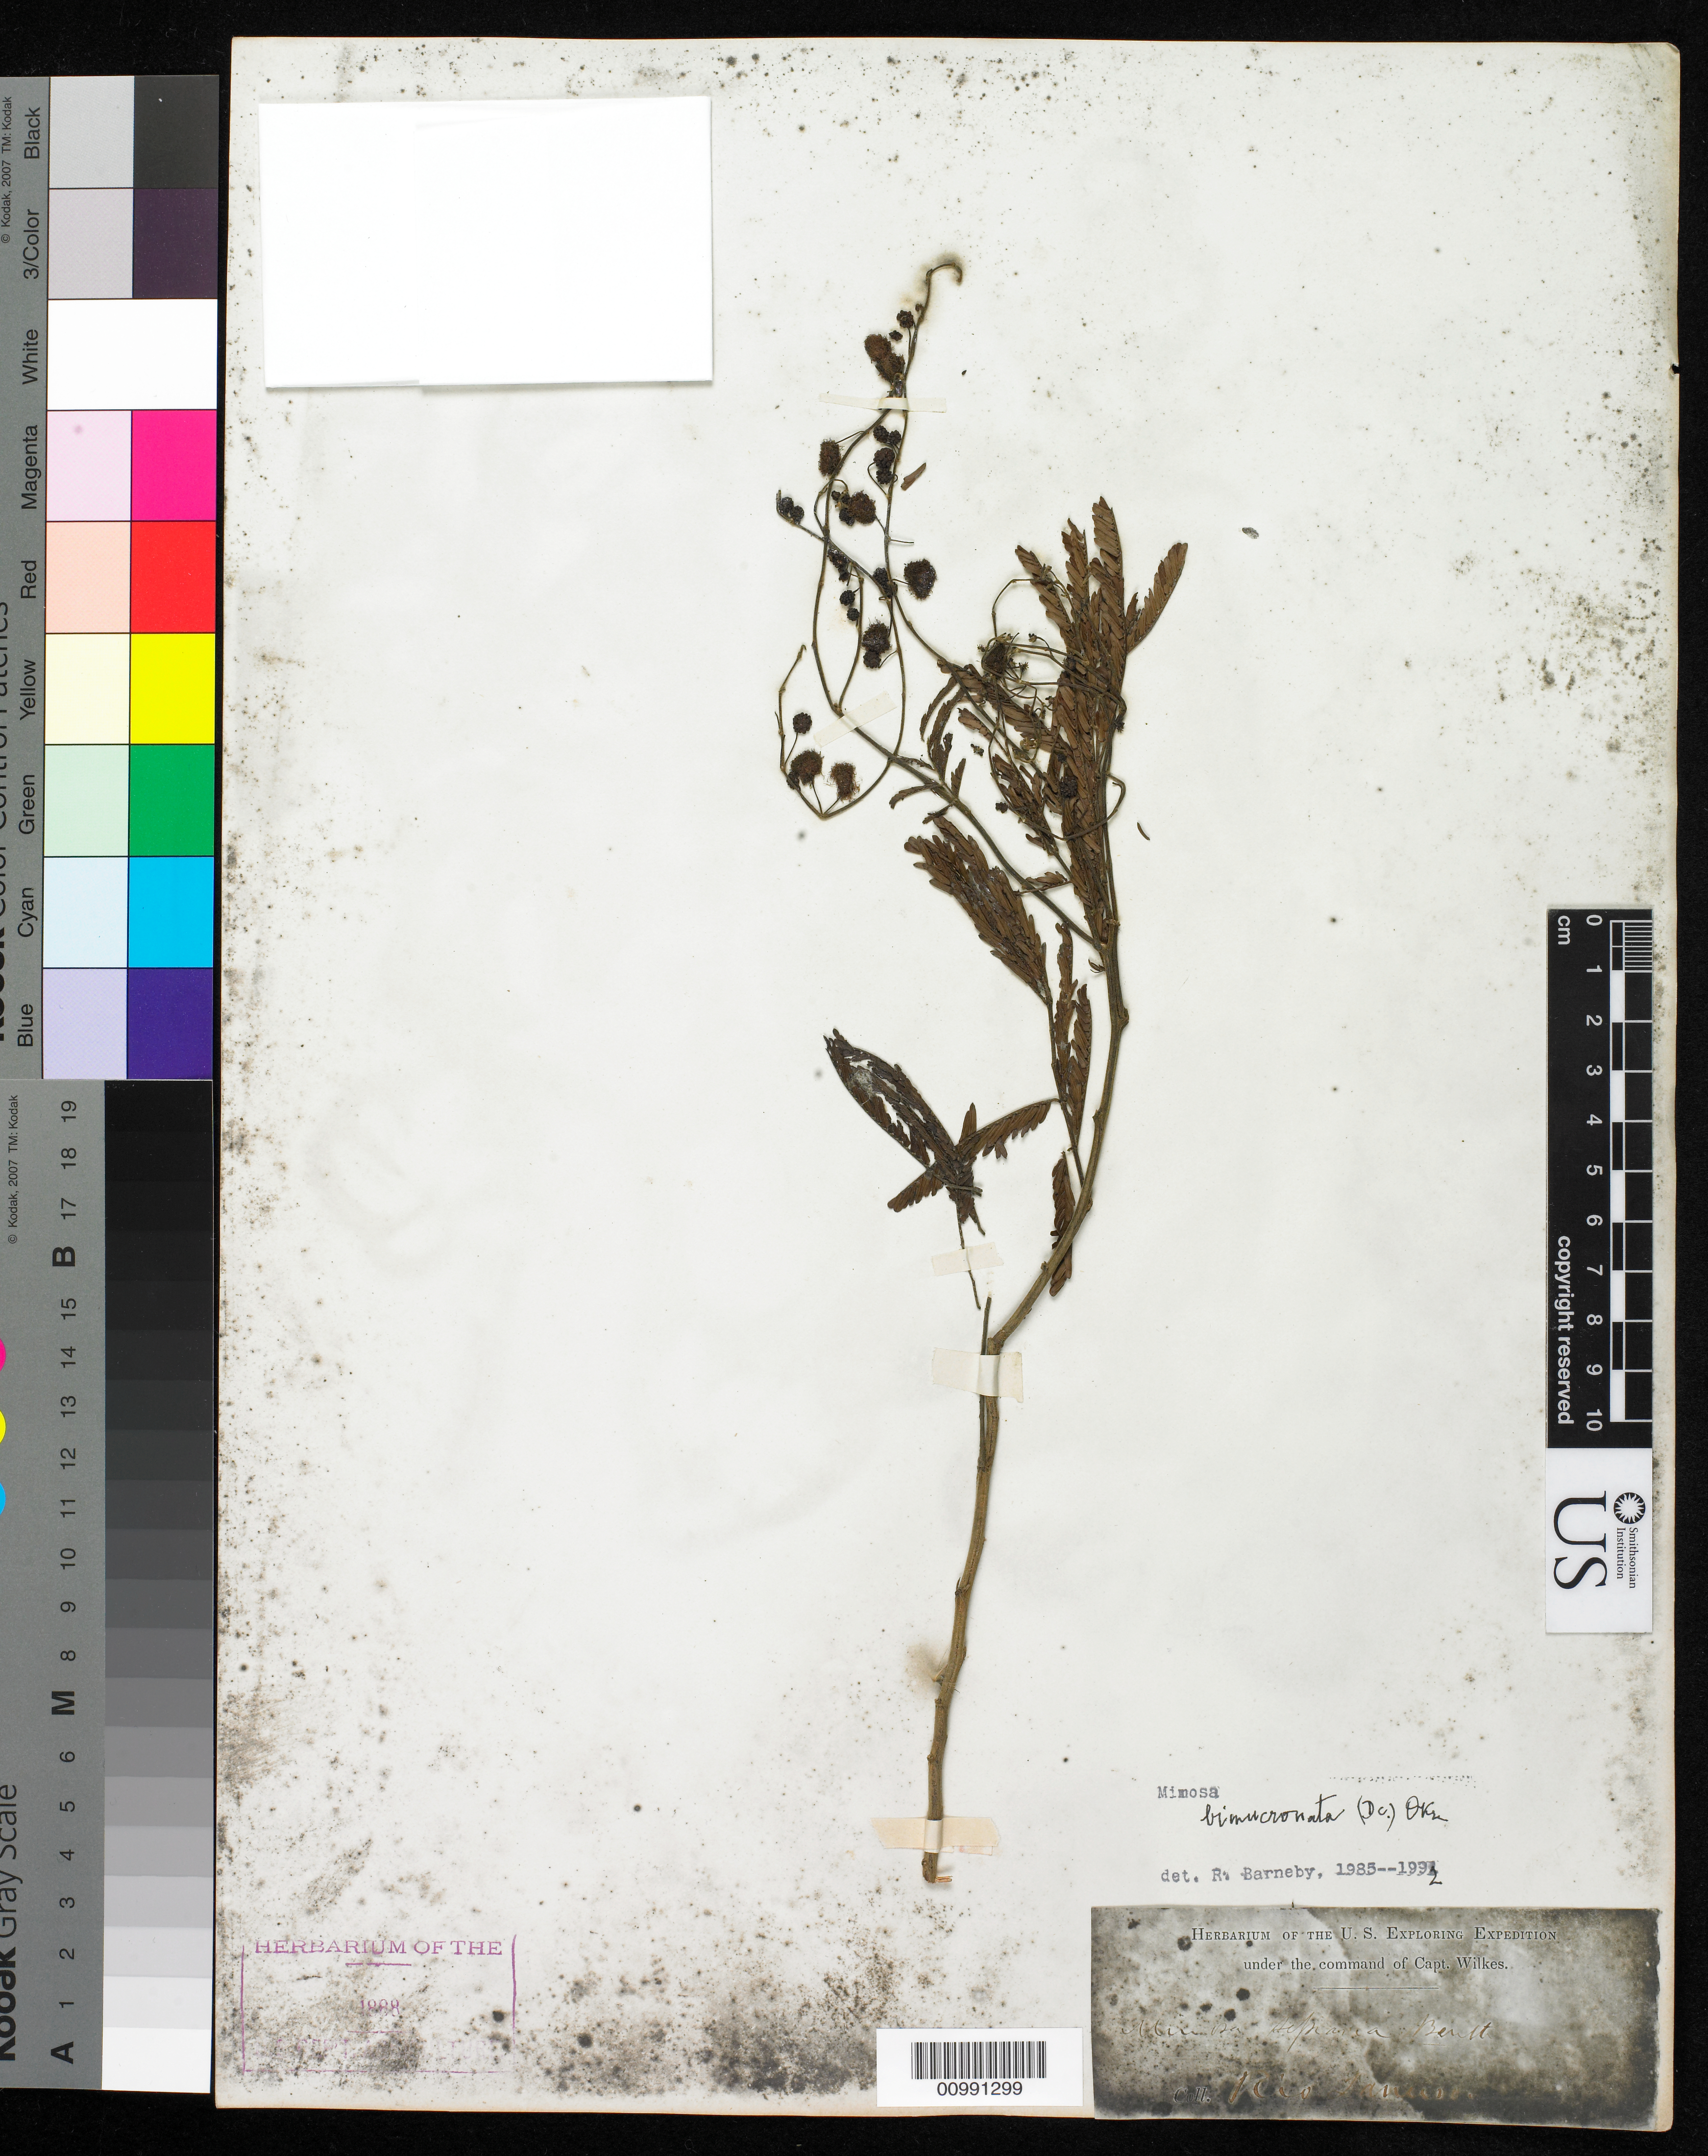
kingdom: Plantae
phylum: Tracheophyta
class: Magnoliopsida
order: Fabales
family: Fabaceae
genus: Mimosa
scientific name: Mimosa bimucronata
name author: (DC.) Kuntze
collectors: Wilkes Explor. Exped.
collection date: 1838/1842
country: Brazil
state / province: Rio de Janeiro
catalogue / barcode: US 98500